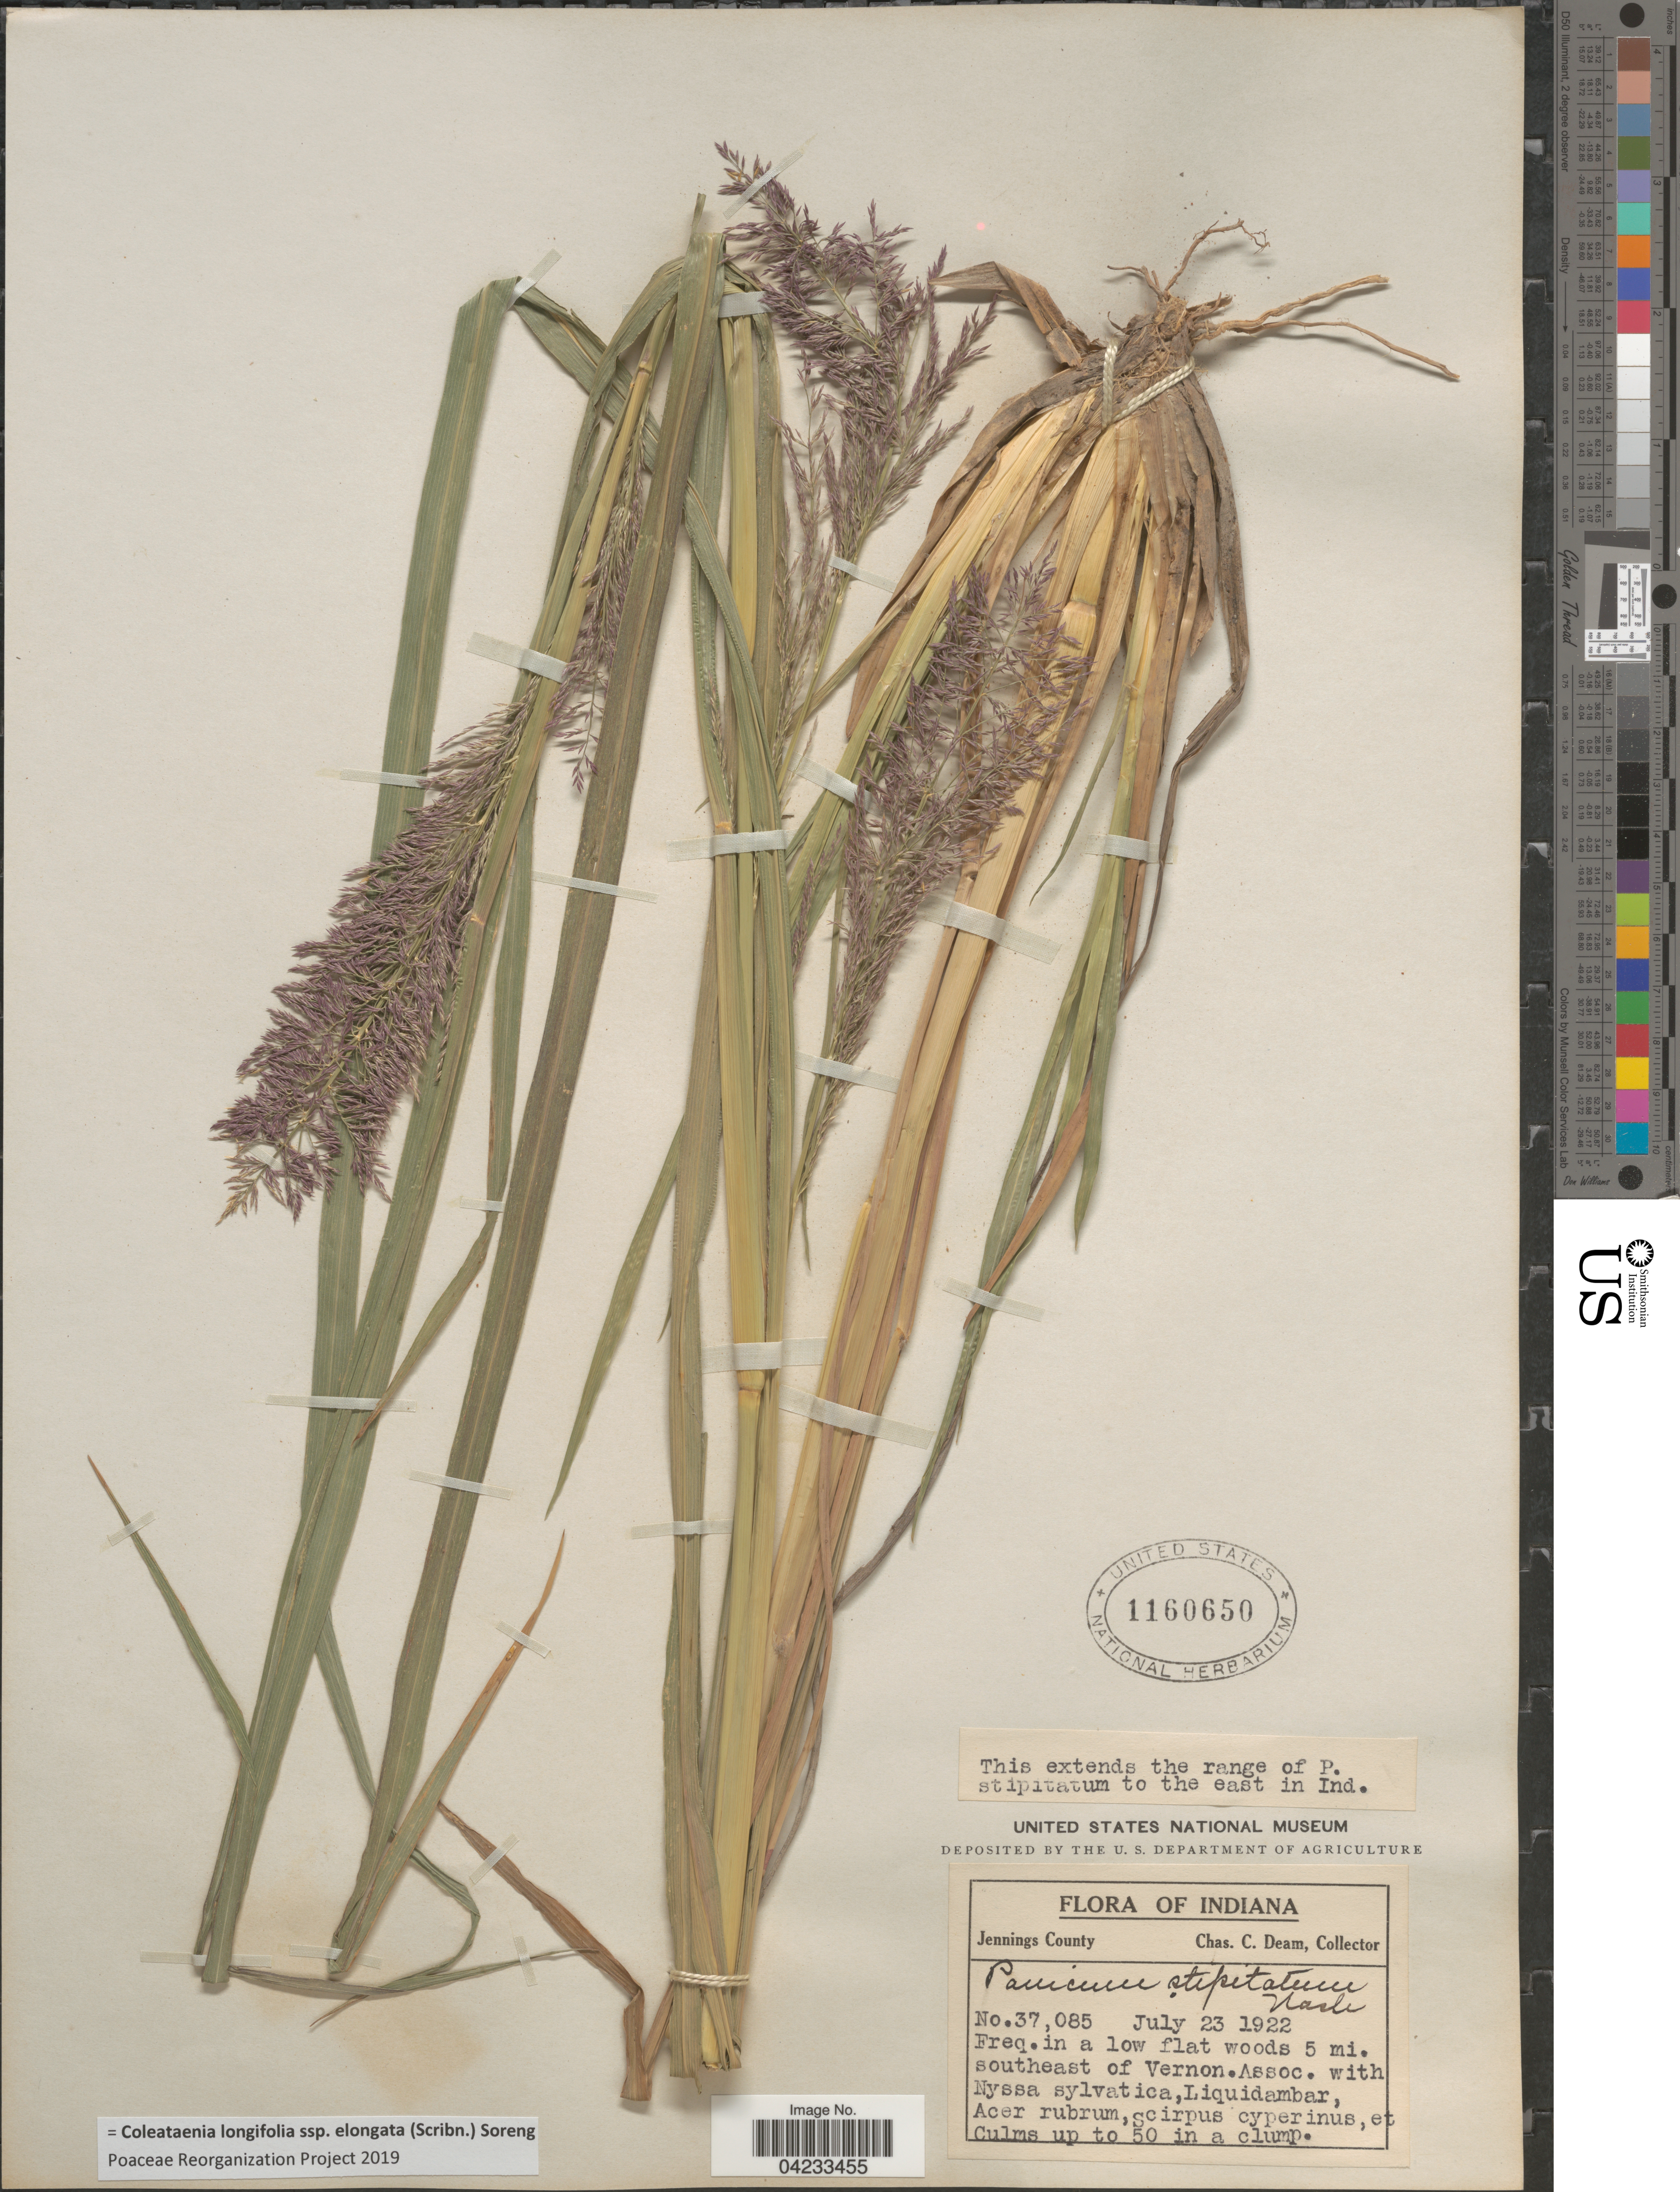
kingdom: Plantae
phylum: Tracheophyta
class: Liliopsida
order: Poales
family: Poaceae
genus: Coleataenia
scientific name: Coleataenia longifolia subsp. elongata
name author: (Scribn.) Soreng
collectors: C. C. Deam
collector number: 37085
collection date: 1922-07-23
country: United States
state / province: Indiana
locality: Jennings County. Freq. in a low flat woods 5 mi. southeast of Vernon.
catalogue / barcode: US 1160650